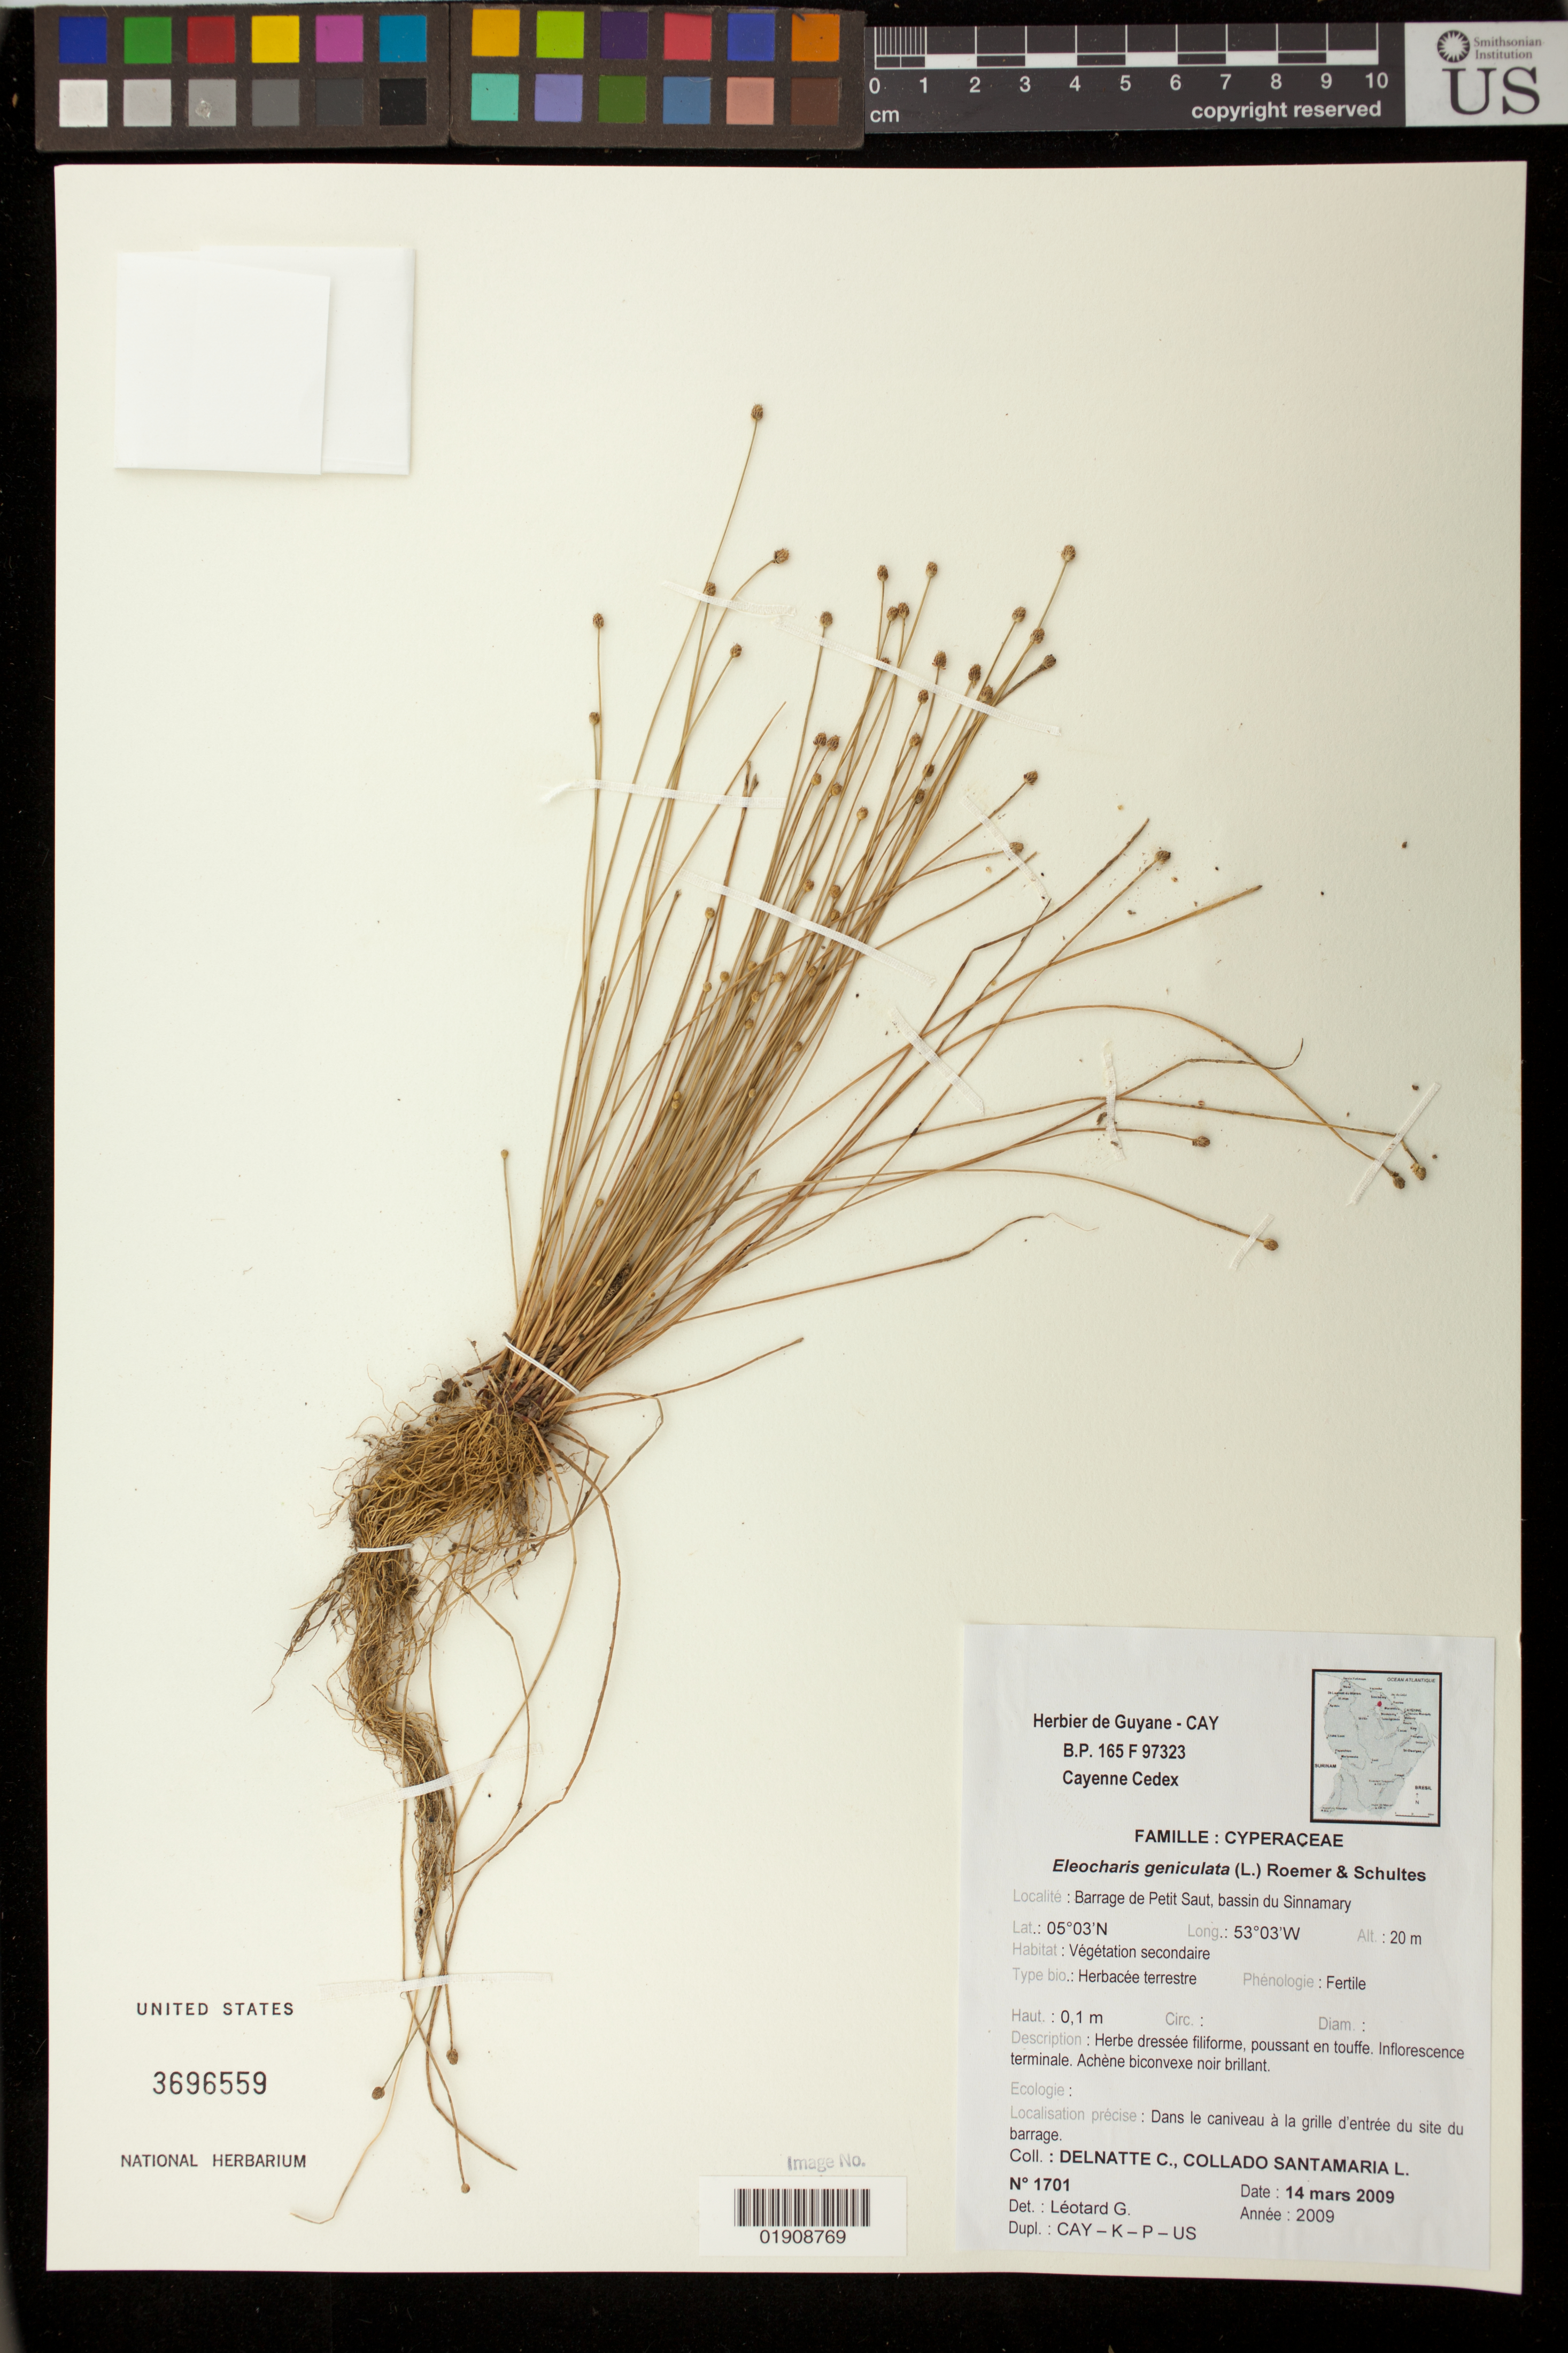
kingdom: Plantae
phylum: Tracheophyta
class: Liliopsida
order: Poales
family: Cyperaceae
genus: Eleocharis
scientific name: Eleocharis geniculata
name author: (L.) Roem. & Schult.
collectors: C. Delnatte & L. Collado Santamaria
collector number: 1701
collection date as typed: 14 March 2009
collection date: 2009-03-14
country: French Guiana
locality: Barrage de Petit Saut, bassin du Sinnamary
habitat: Dans le caniveau a la grille d'entree du site du barrage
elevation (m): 20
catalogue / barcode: US 3696559